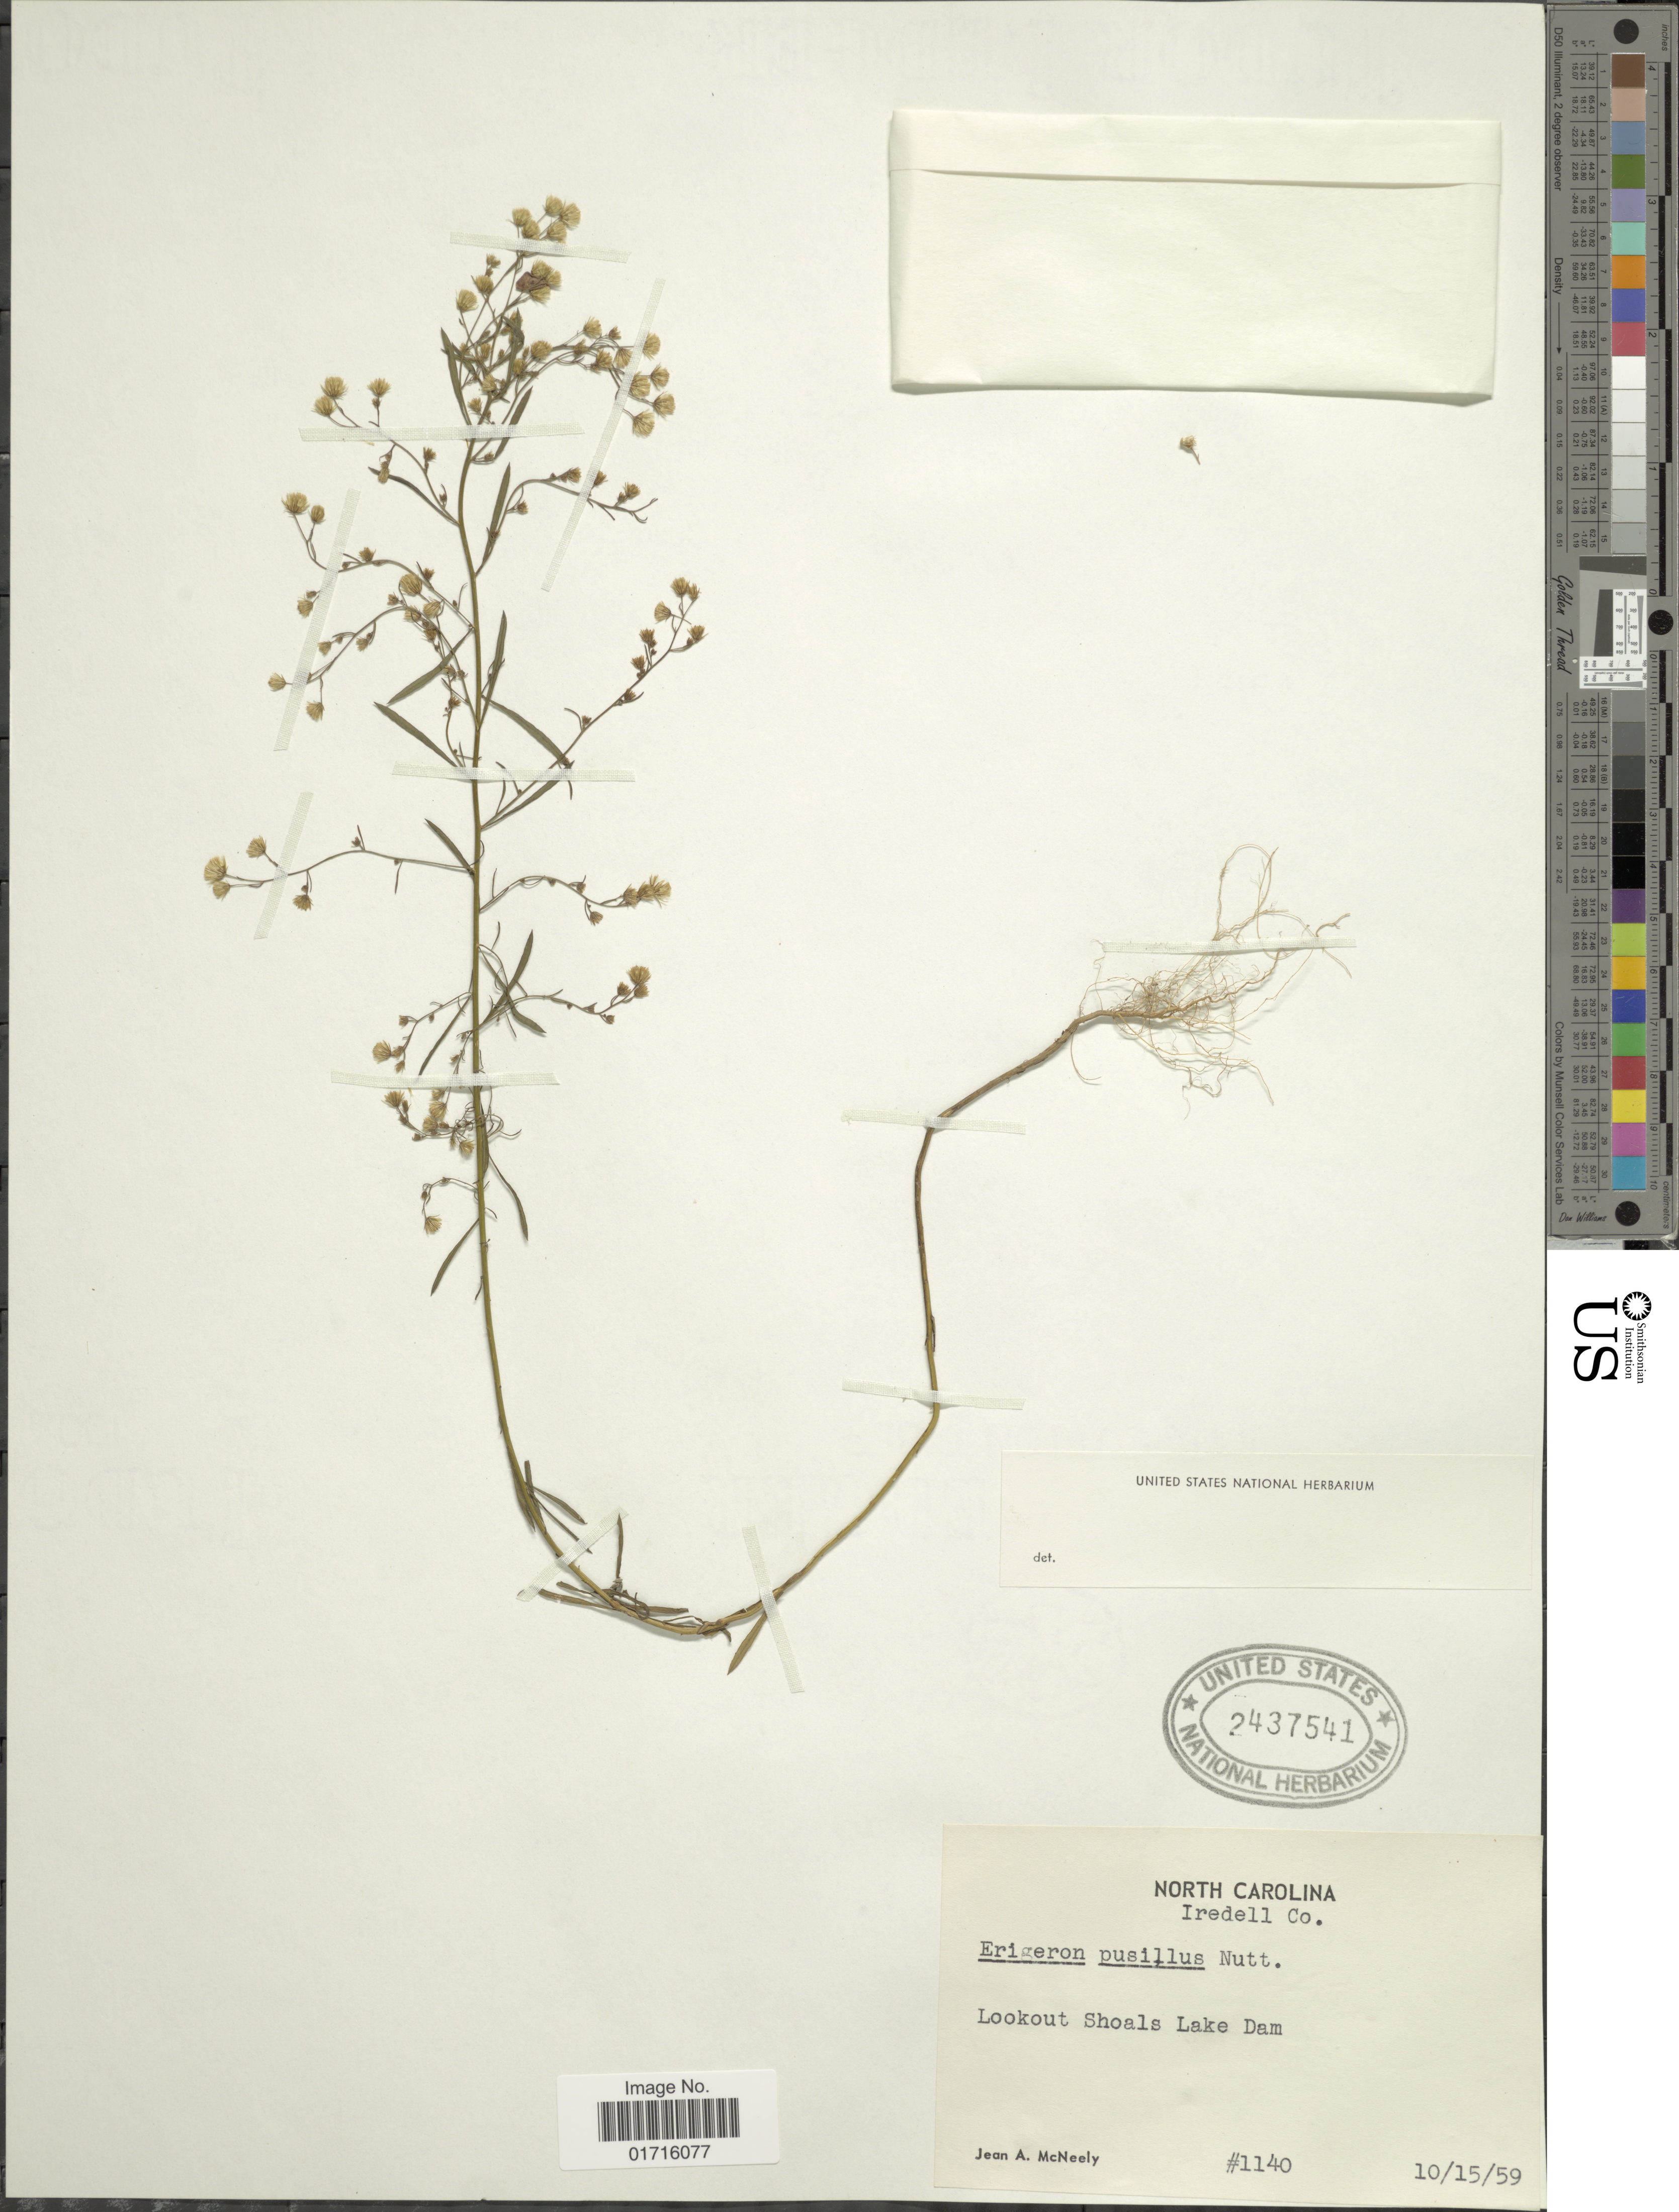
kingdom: Plantae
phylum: Tracheophyta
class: Magnoliopsida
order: Asterales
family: Asteraceae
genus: Conyza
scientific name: Conyza canadensis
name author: (L.) Cronq.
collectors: J. McNeely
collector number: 1140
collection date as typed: Transcribed d/m/y: 15/10/59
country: United States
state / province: North Carolina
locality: Iredell Co. Lookout Shoals Lake Dam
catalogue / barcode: US 2437541